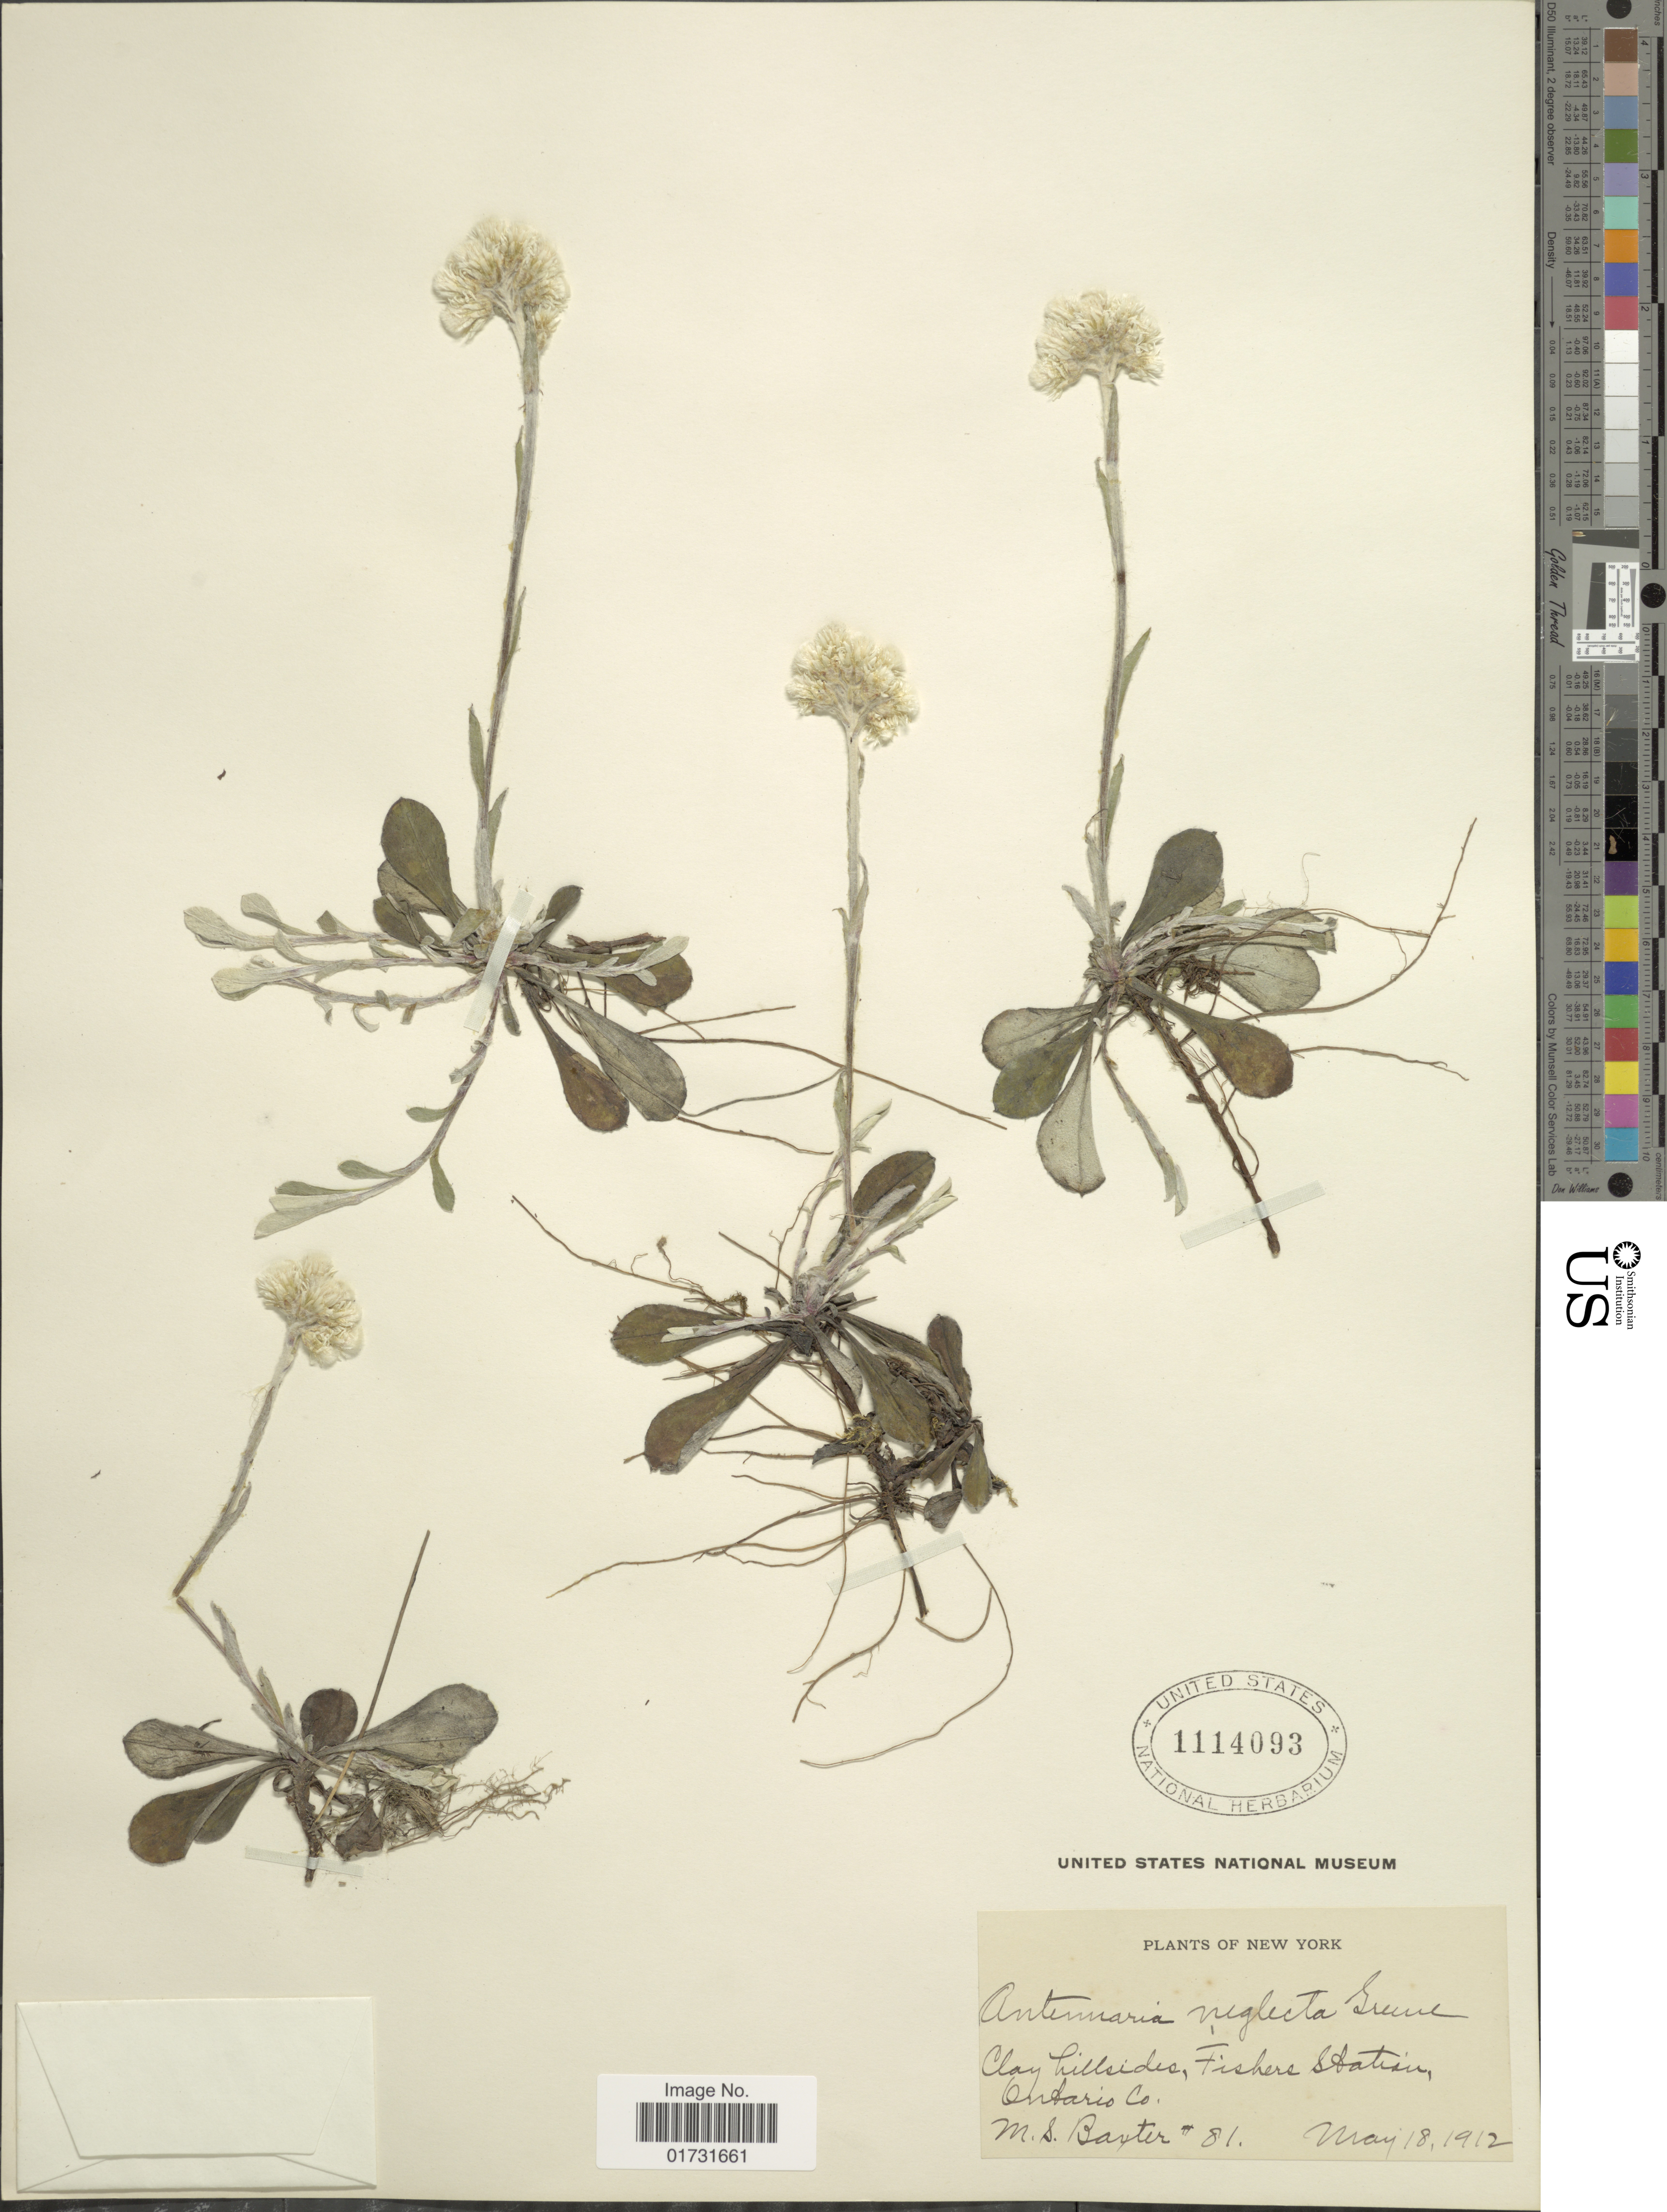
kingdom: Plantae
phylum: Tracheophyta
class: Magnoliopsida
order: Asterales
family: Asteraceae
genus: Antennaria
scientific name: Antennaria neglecta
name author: Greene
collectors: M. Baxter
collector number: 81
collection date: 1912-05-18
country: United States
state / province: New York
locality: Fishers Station, Ontario Co.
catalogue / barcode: US 1114093